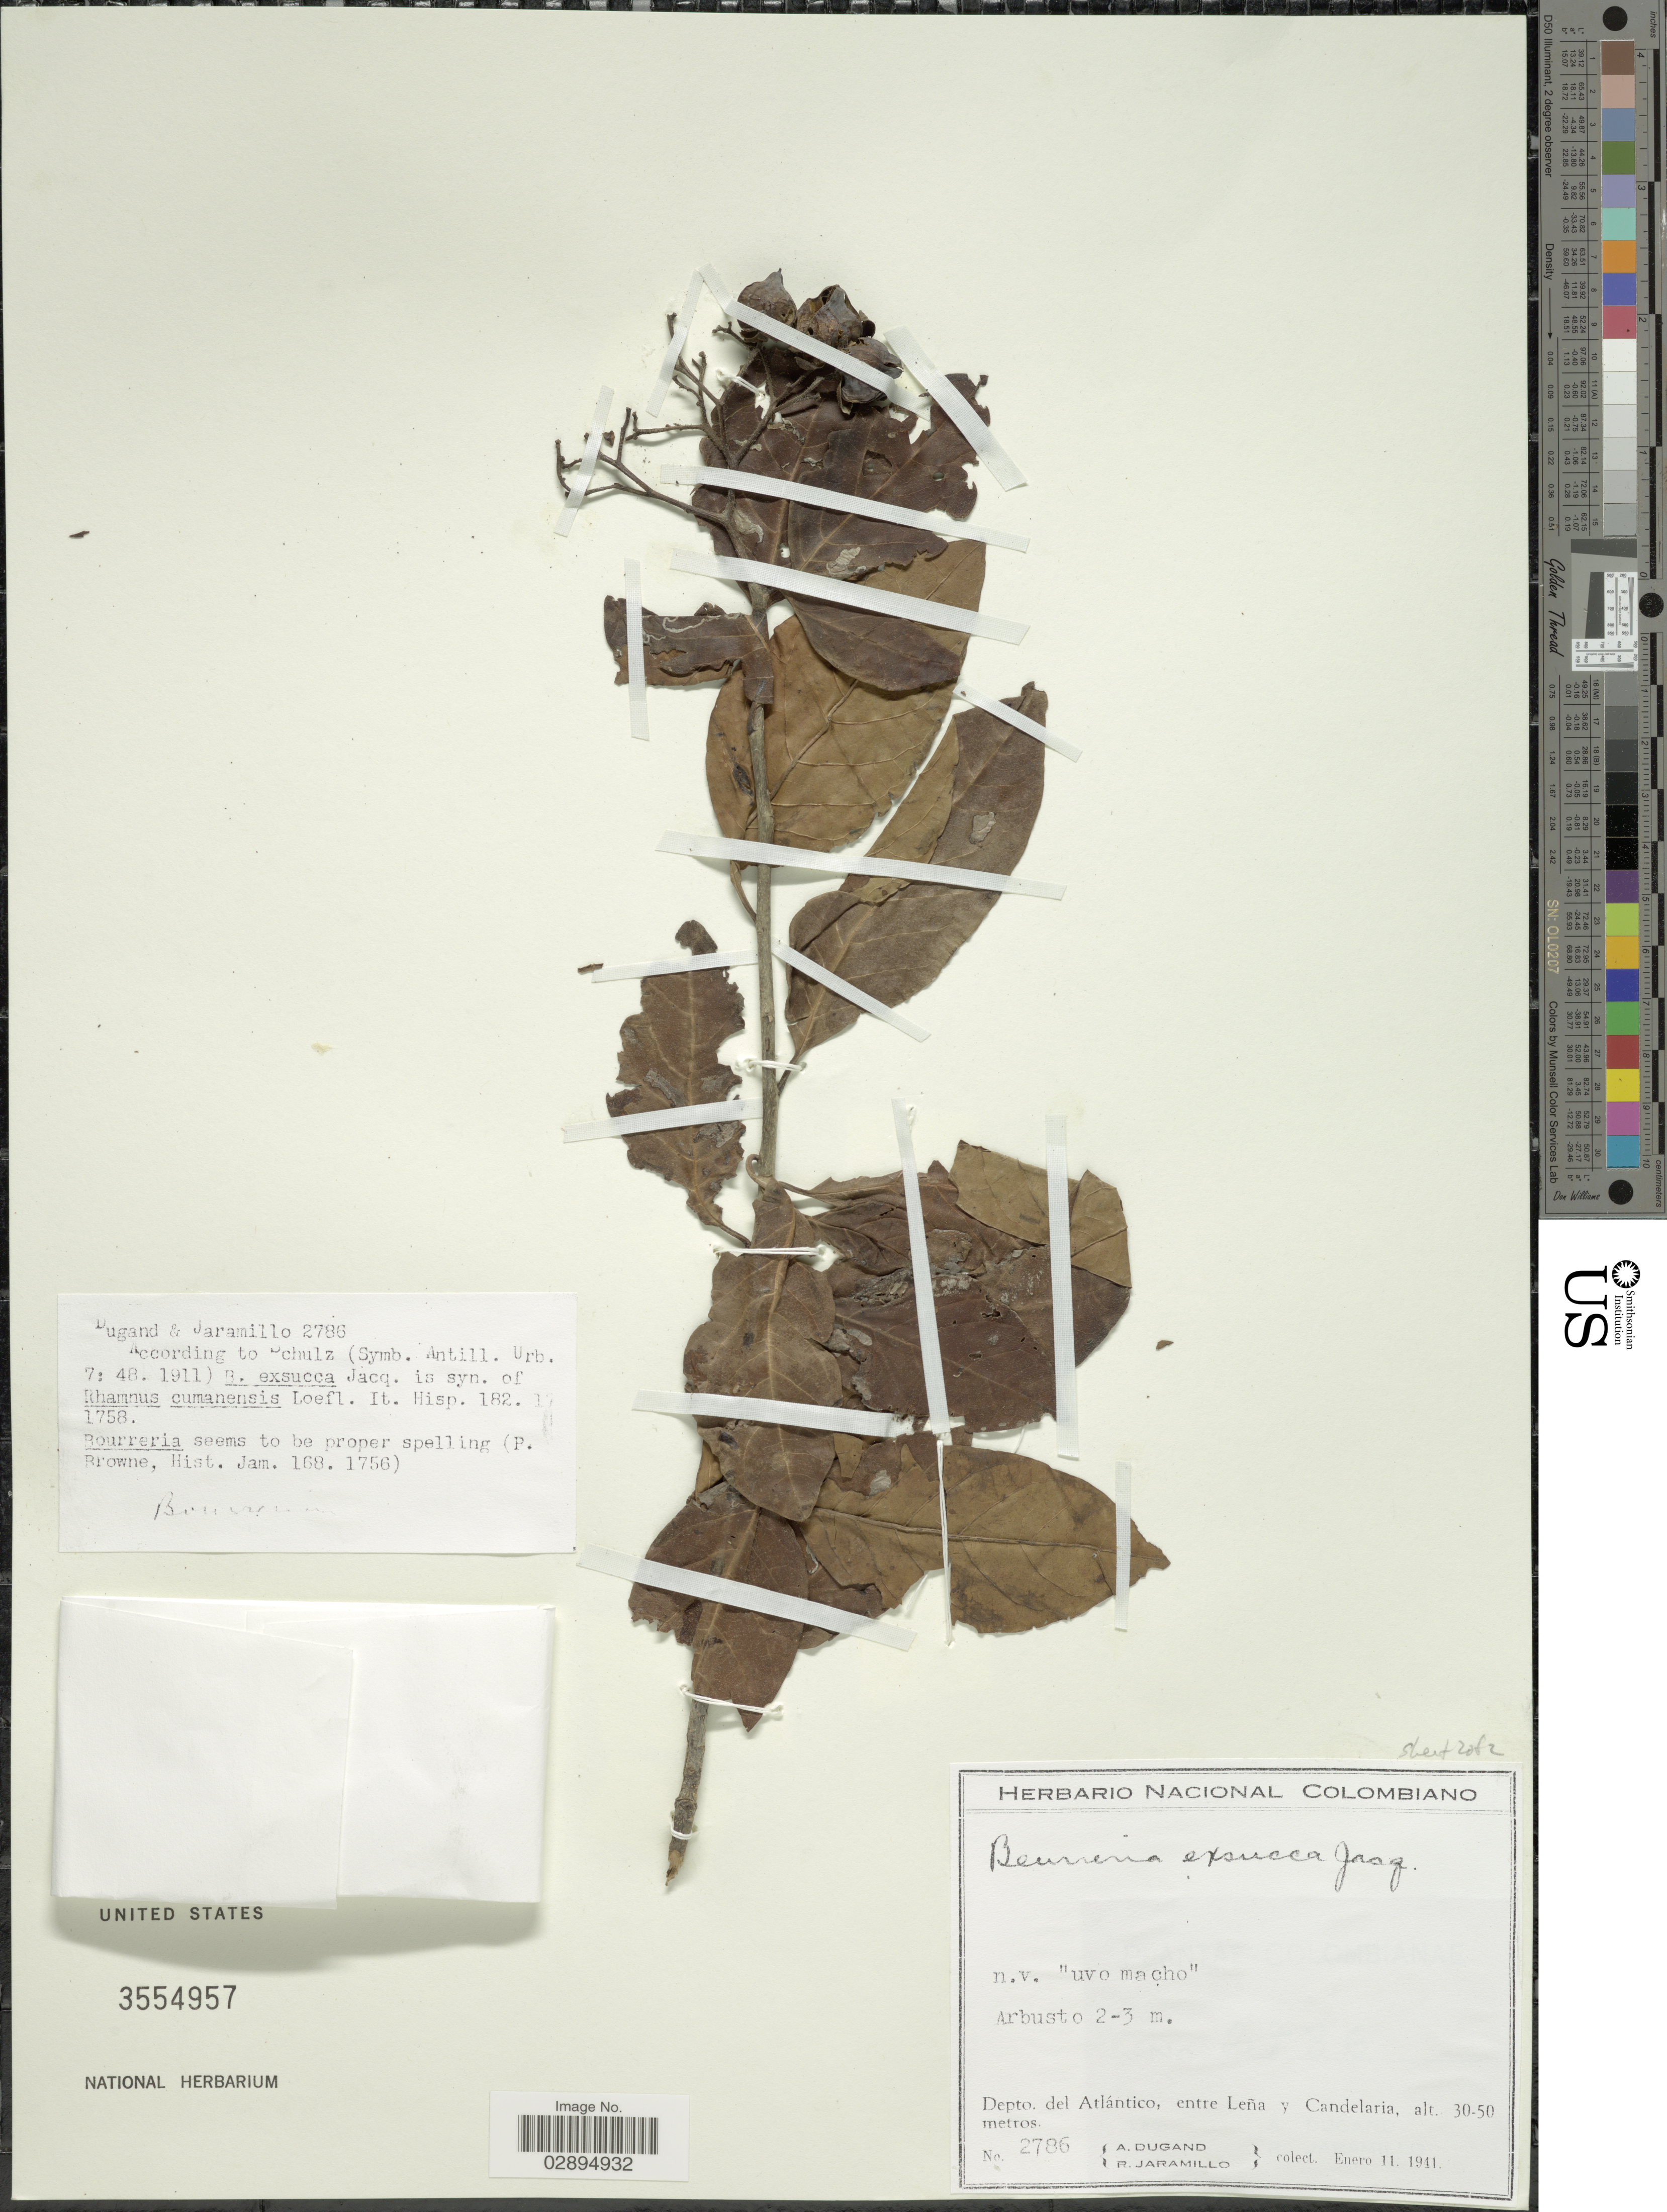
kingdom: Plantae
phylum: Tracheophyta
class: Magnoliopsida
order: Boraginales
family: Ehretiaceae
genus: Bourreria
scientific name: Bourreria exsucca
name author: (L.) Jacq.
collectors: A. Dugand & R. Jaramillo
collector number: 2786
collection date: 1941-01-11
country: Colombia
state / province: Atlántico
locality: Depto. del Atlántico, entre Leña y Candelaria.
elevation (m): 30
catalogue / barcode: US 3554957